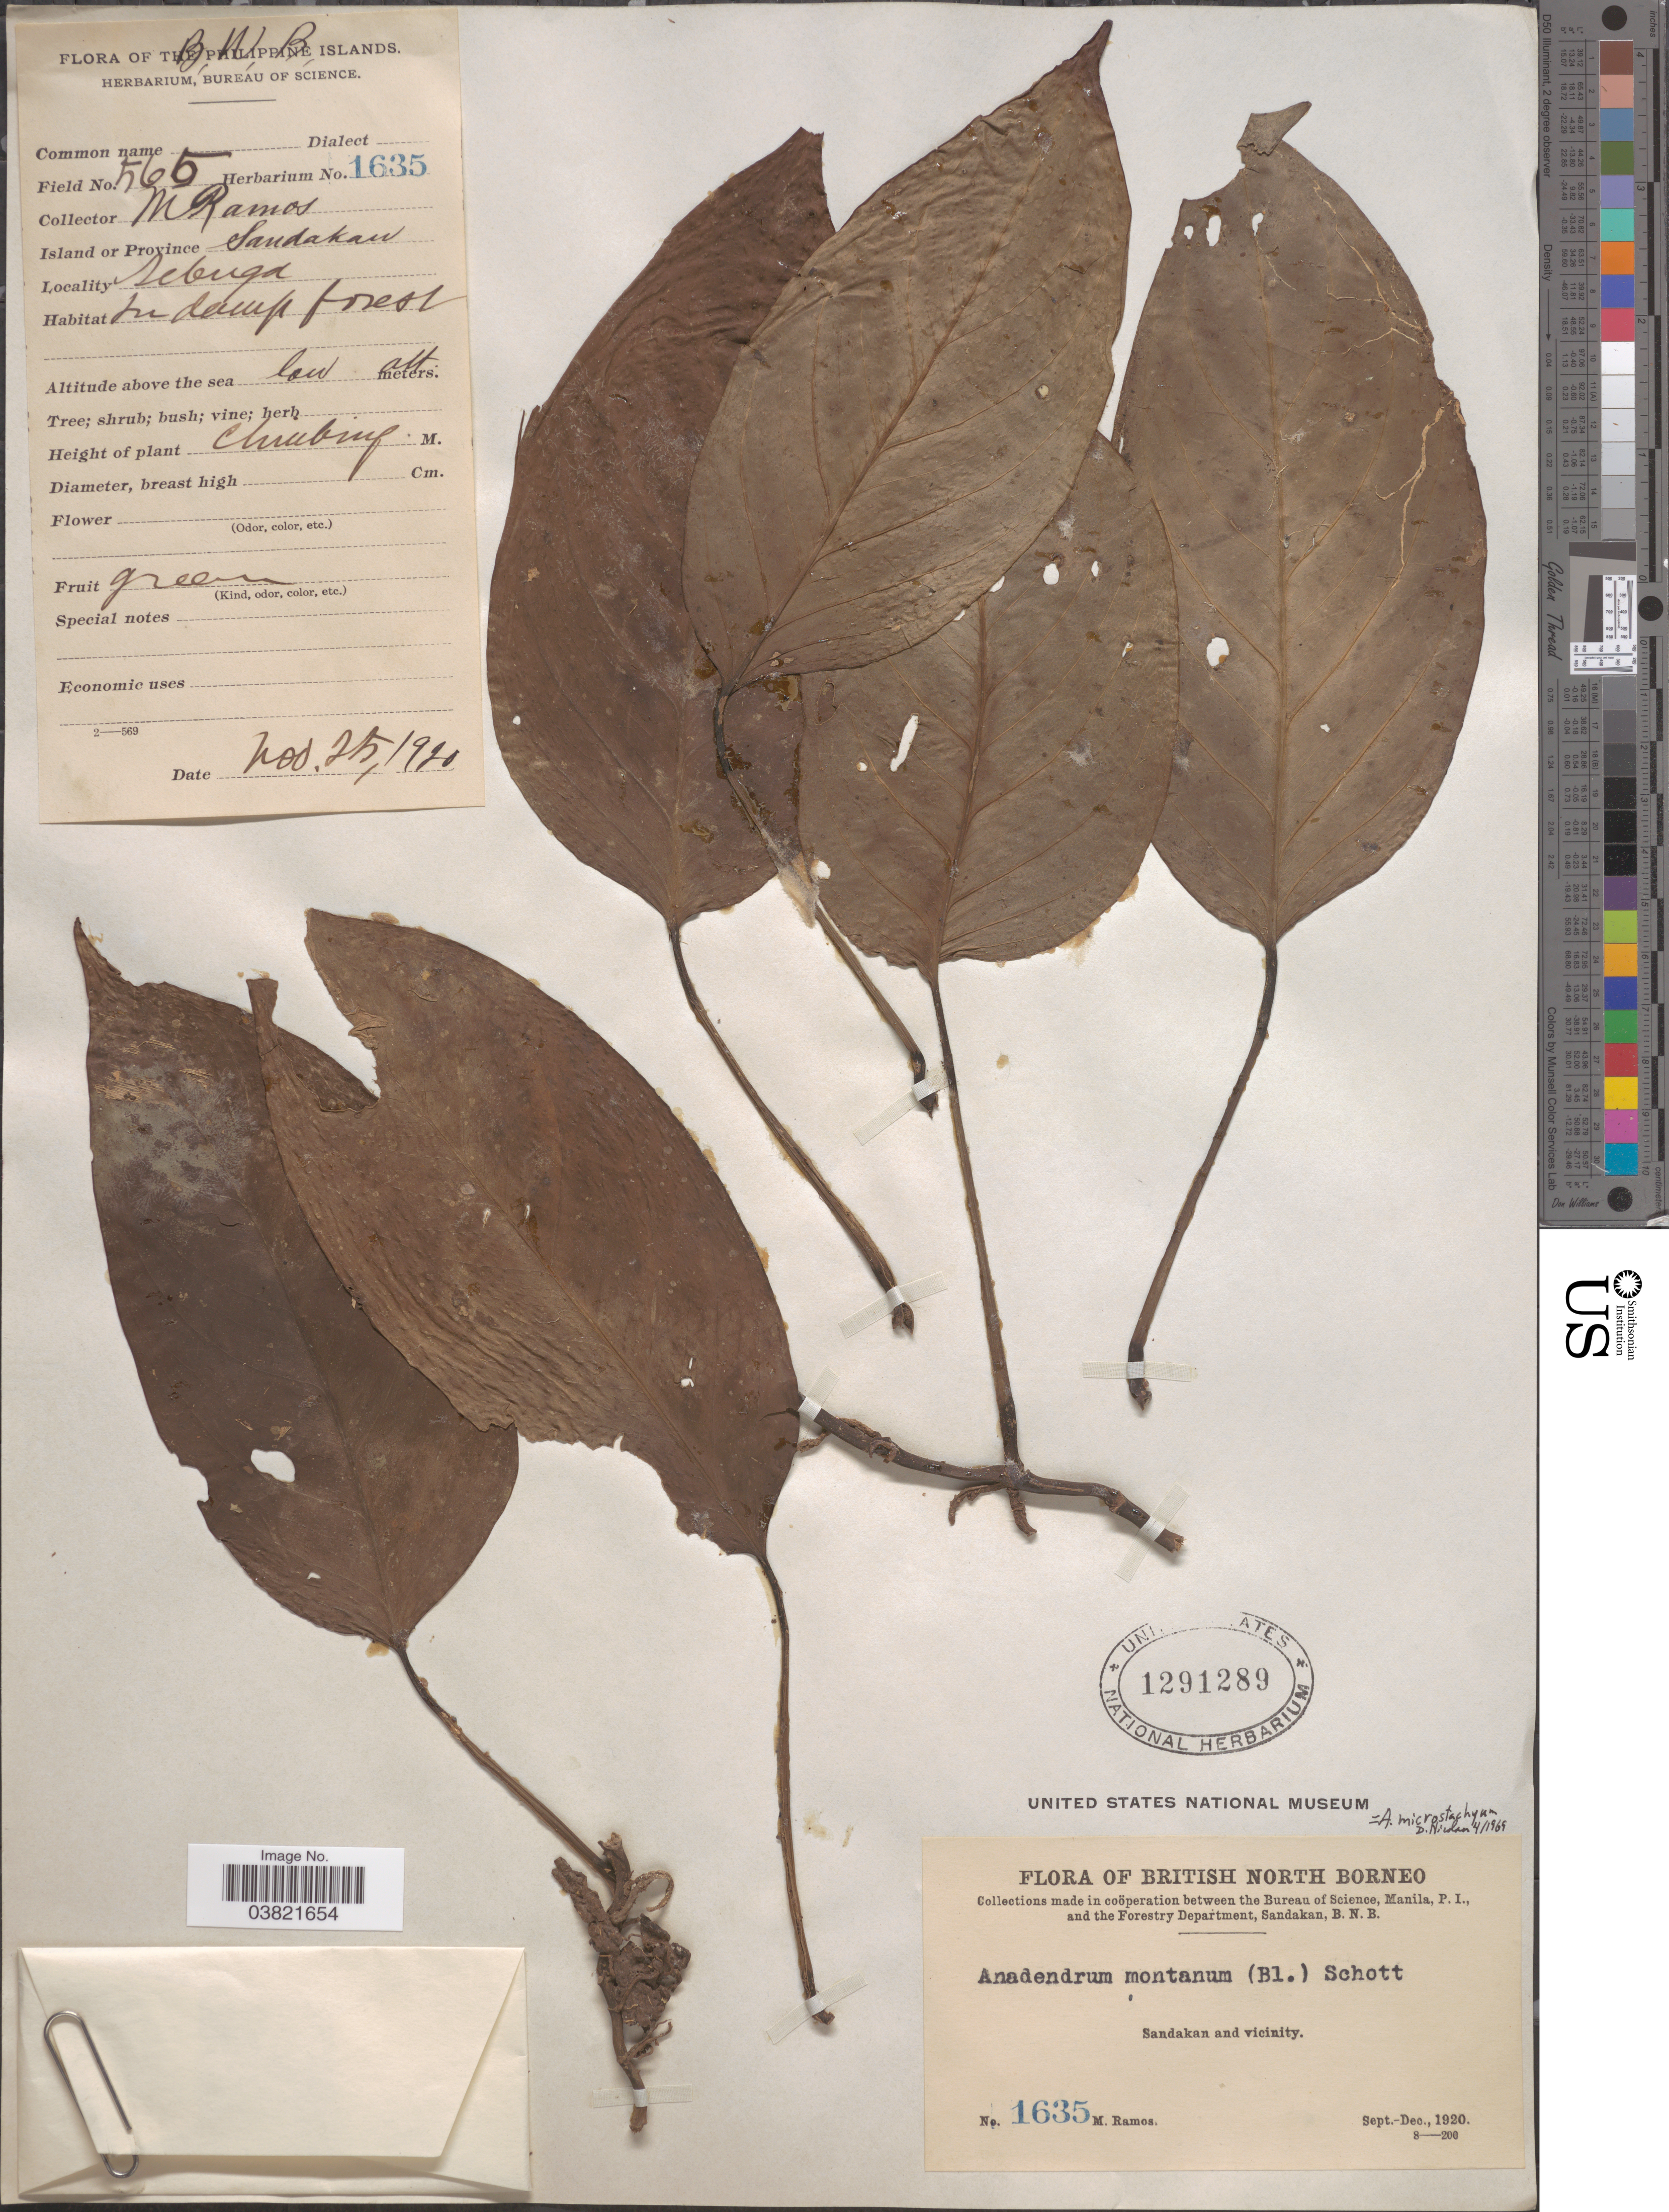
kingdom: Plantae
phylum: Tracheophyta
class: Liliopsida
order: Alismatales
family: Araceae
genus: Anadendrum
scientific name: Anadendrum microstachyum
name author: (de Vriese & Miq.) Backer & Alderw.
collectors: M. Ramos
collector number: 1635/565?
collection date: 1920-11-25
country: Malaysia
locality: British North Borneo. Sandakan and vicinity. Island or Province Sandakan. Sibuga. In damp forest.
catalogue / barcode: US 1291289